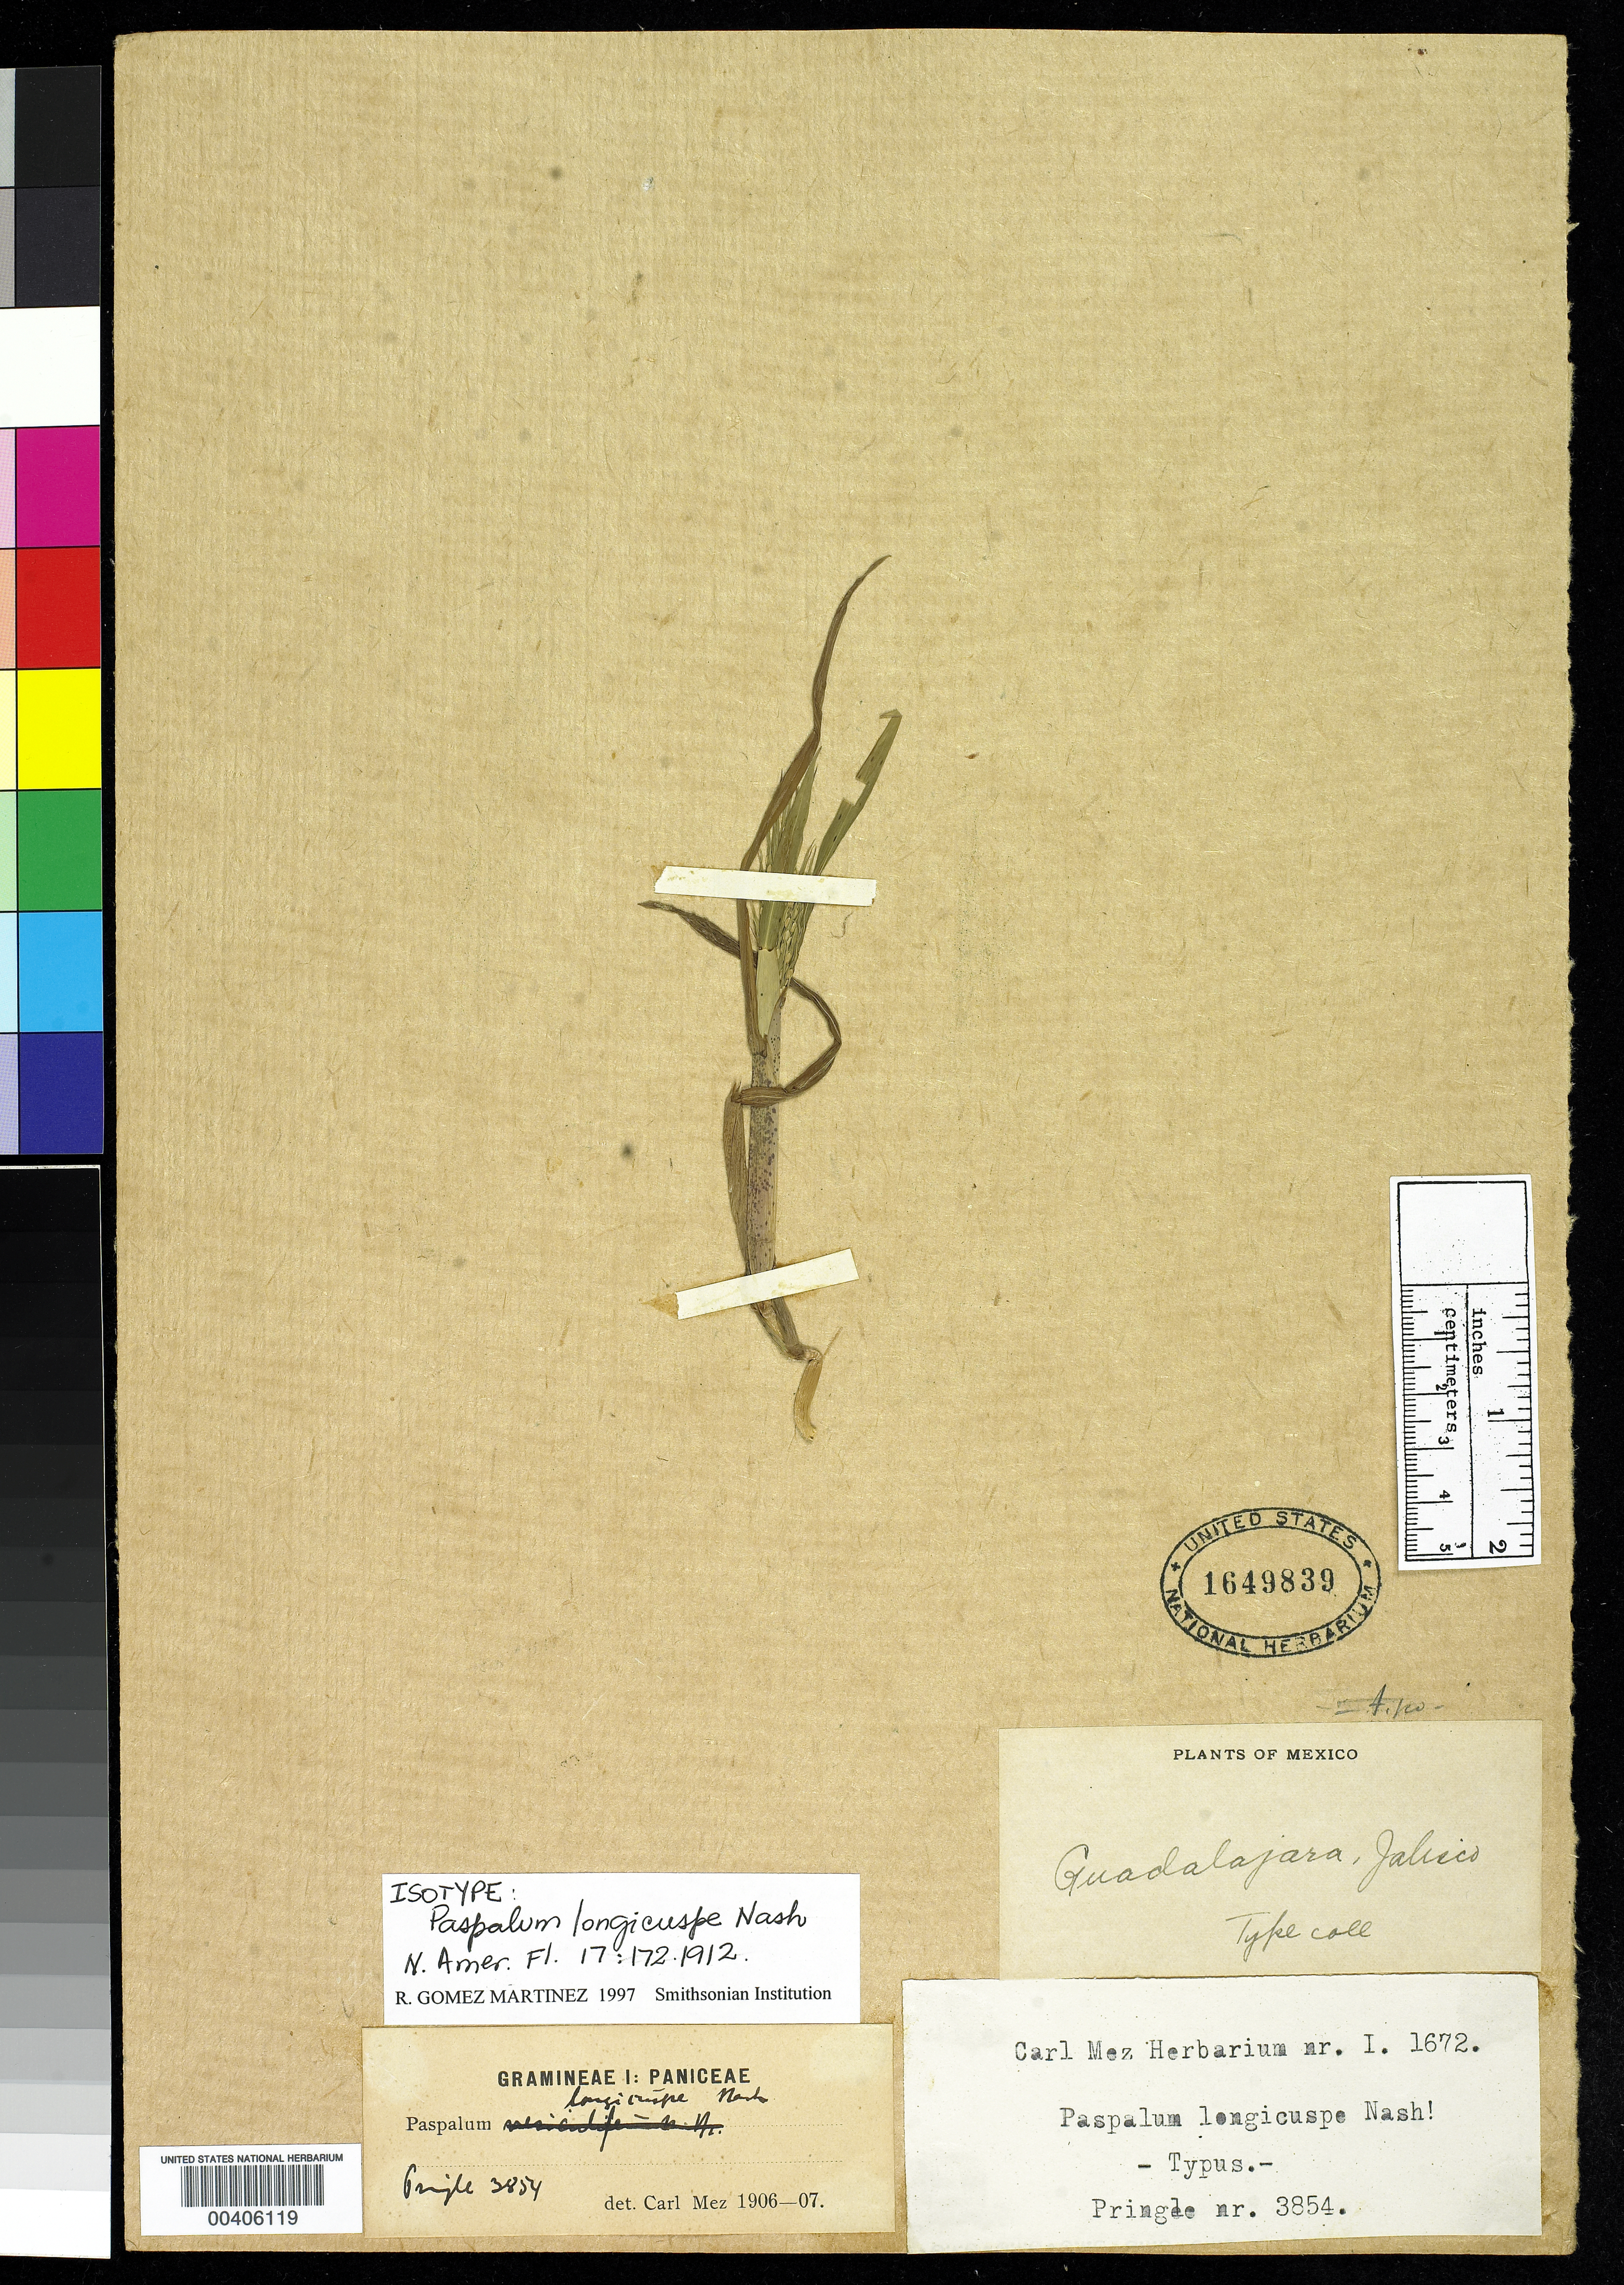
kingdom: Plantae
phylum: Tracheophyta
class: Liliopsida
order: Poales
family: Poaceae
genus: Paspalum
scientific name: Paspalum longicuspe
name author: Nash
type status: Isotype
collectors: C. G. Pringle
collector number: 3854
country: Mexico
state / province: Jalisco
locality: Guadalajara.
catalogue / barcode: US 1649839